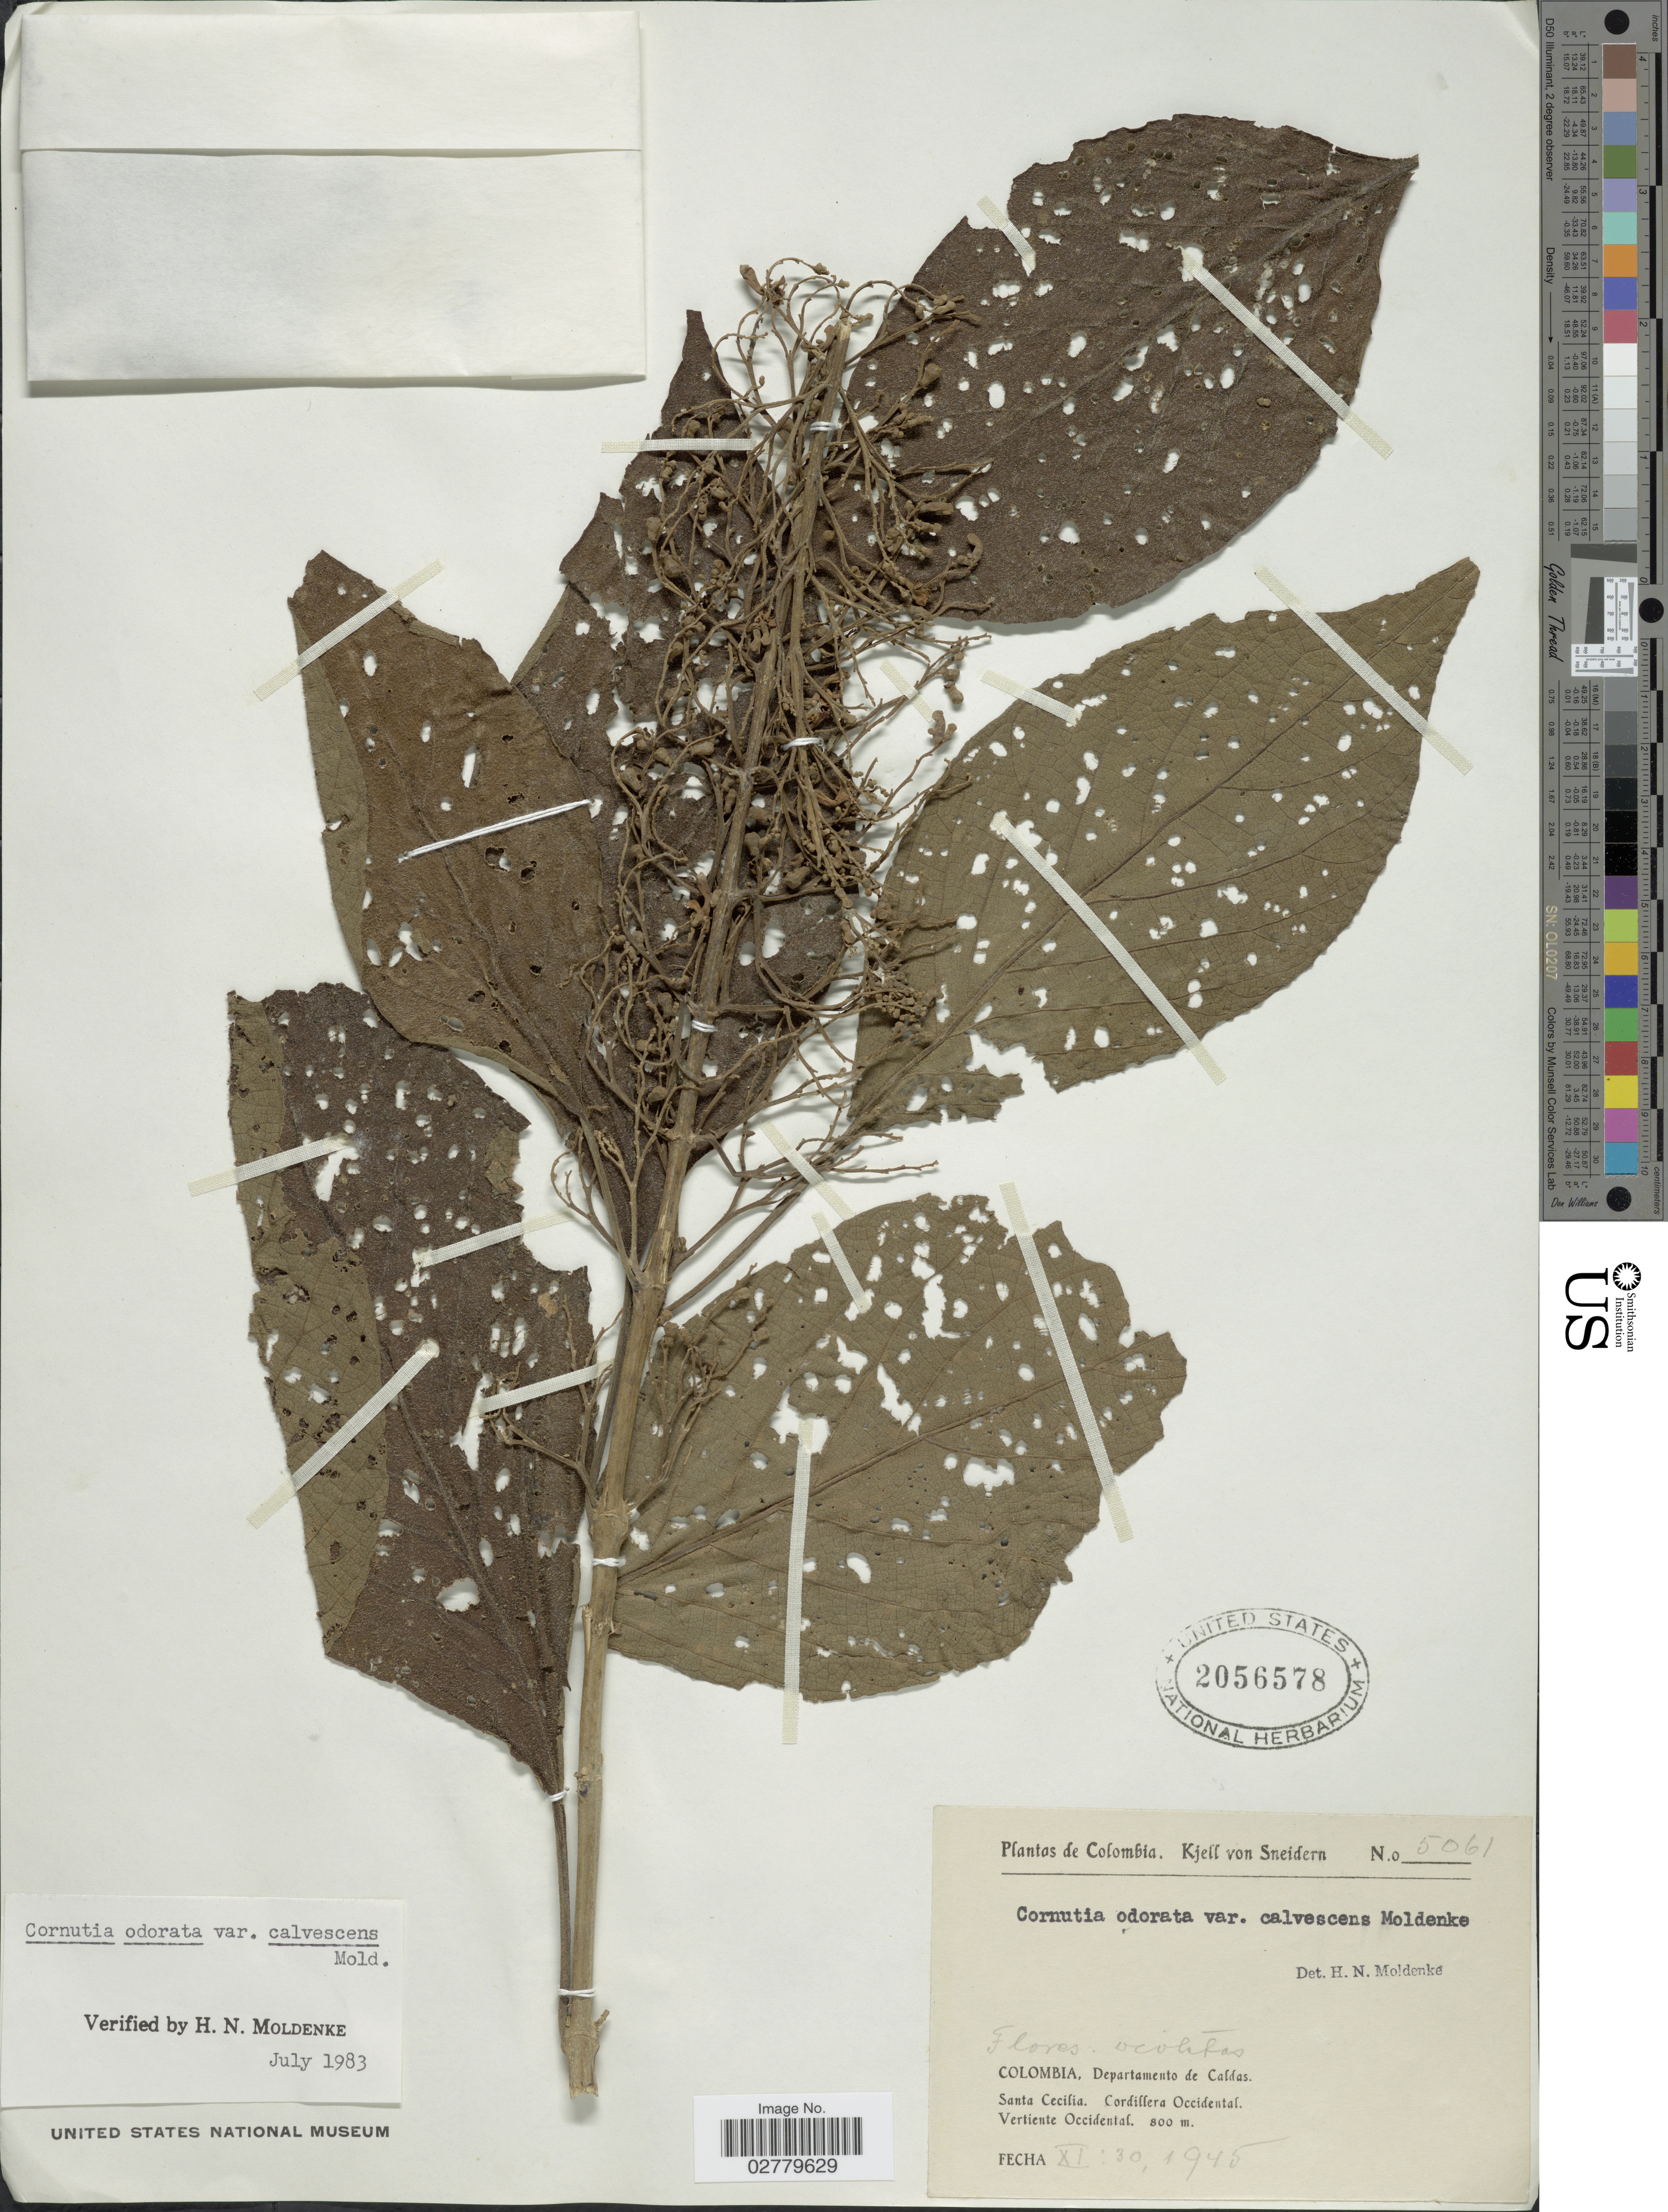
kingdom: Plantae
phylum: Tracheophyta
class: Magnoliopsida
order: Lamiales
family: Lamiaceae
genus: Cornutia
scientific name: Cornutia odorata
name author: (Poepp.) Schauer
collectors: K. von Sneidern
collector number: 5061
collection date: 1945-11-30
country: Colombia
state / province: Caldas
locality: Departamento de Caldas. Santa Cecilia. Cordillera Occidental. Vertiente Occidental.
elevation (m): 800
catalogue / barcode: US 2056578